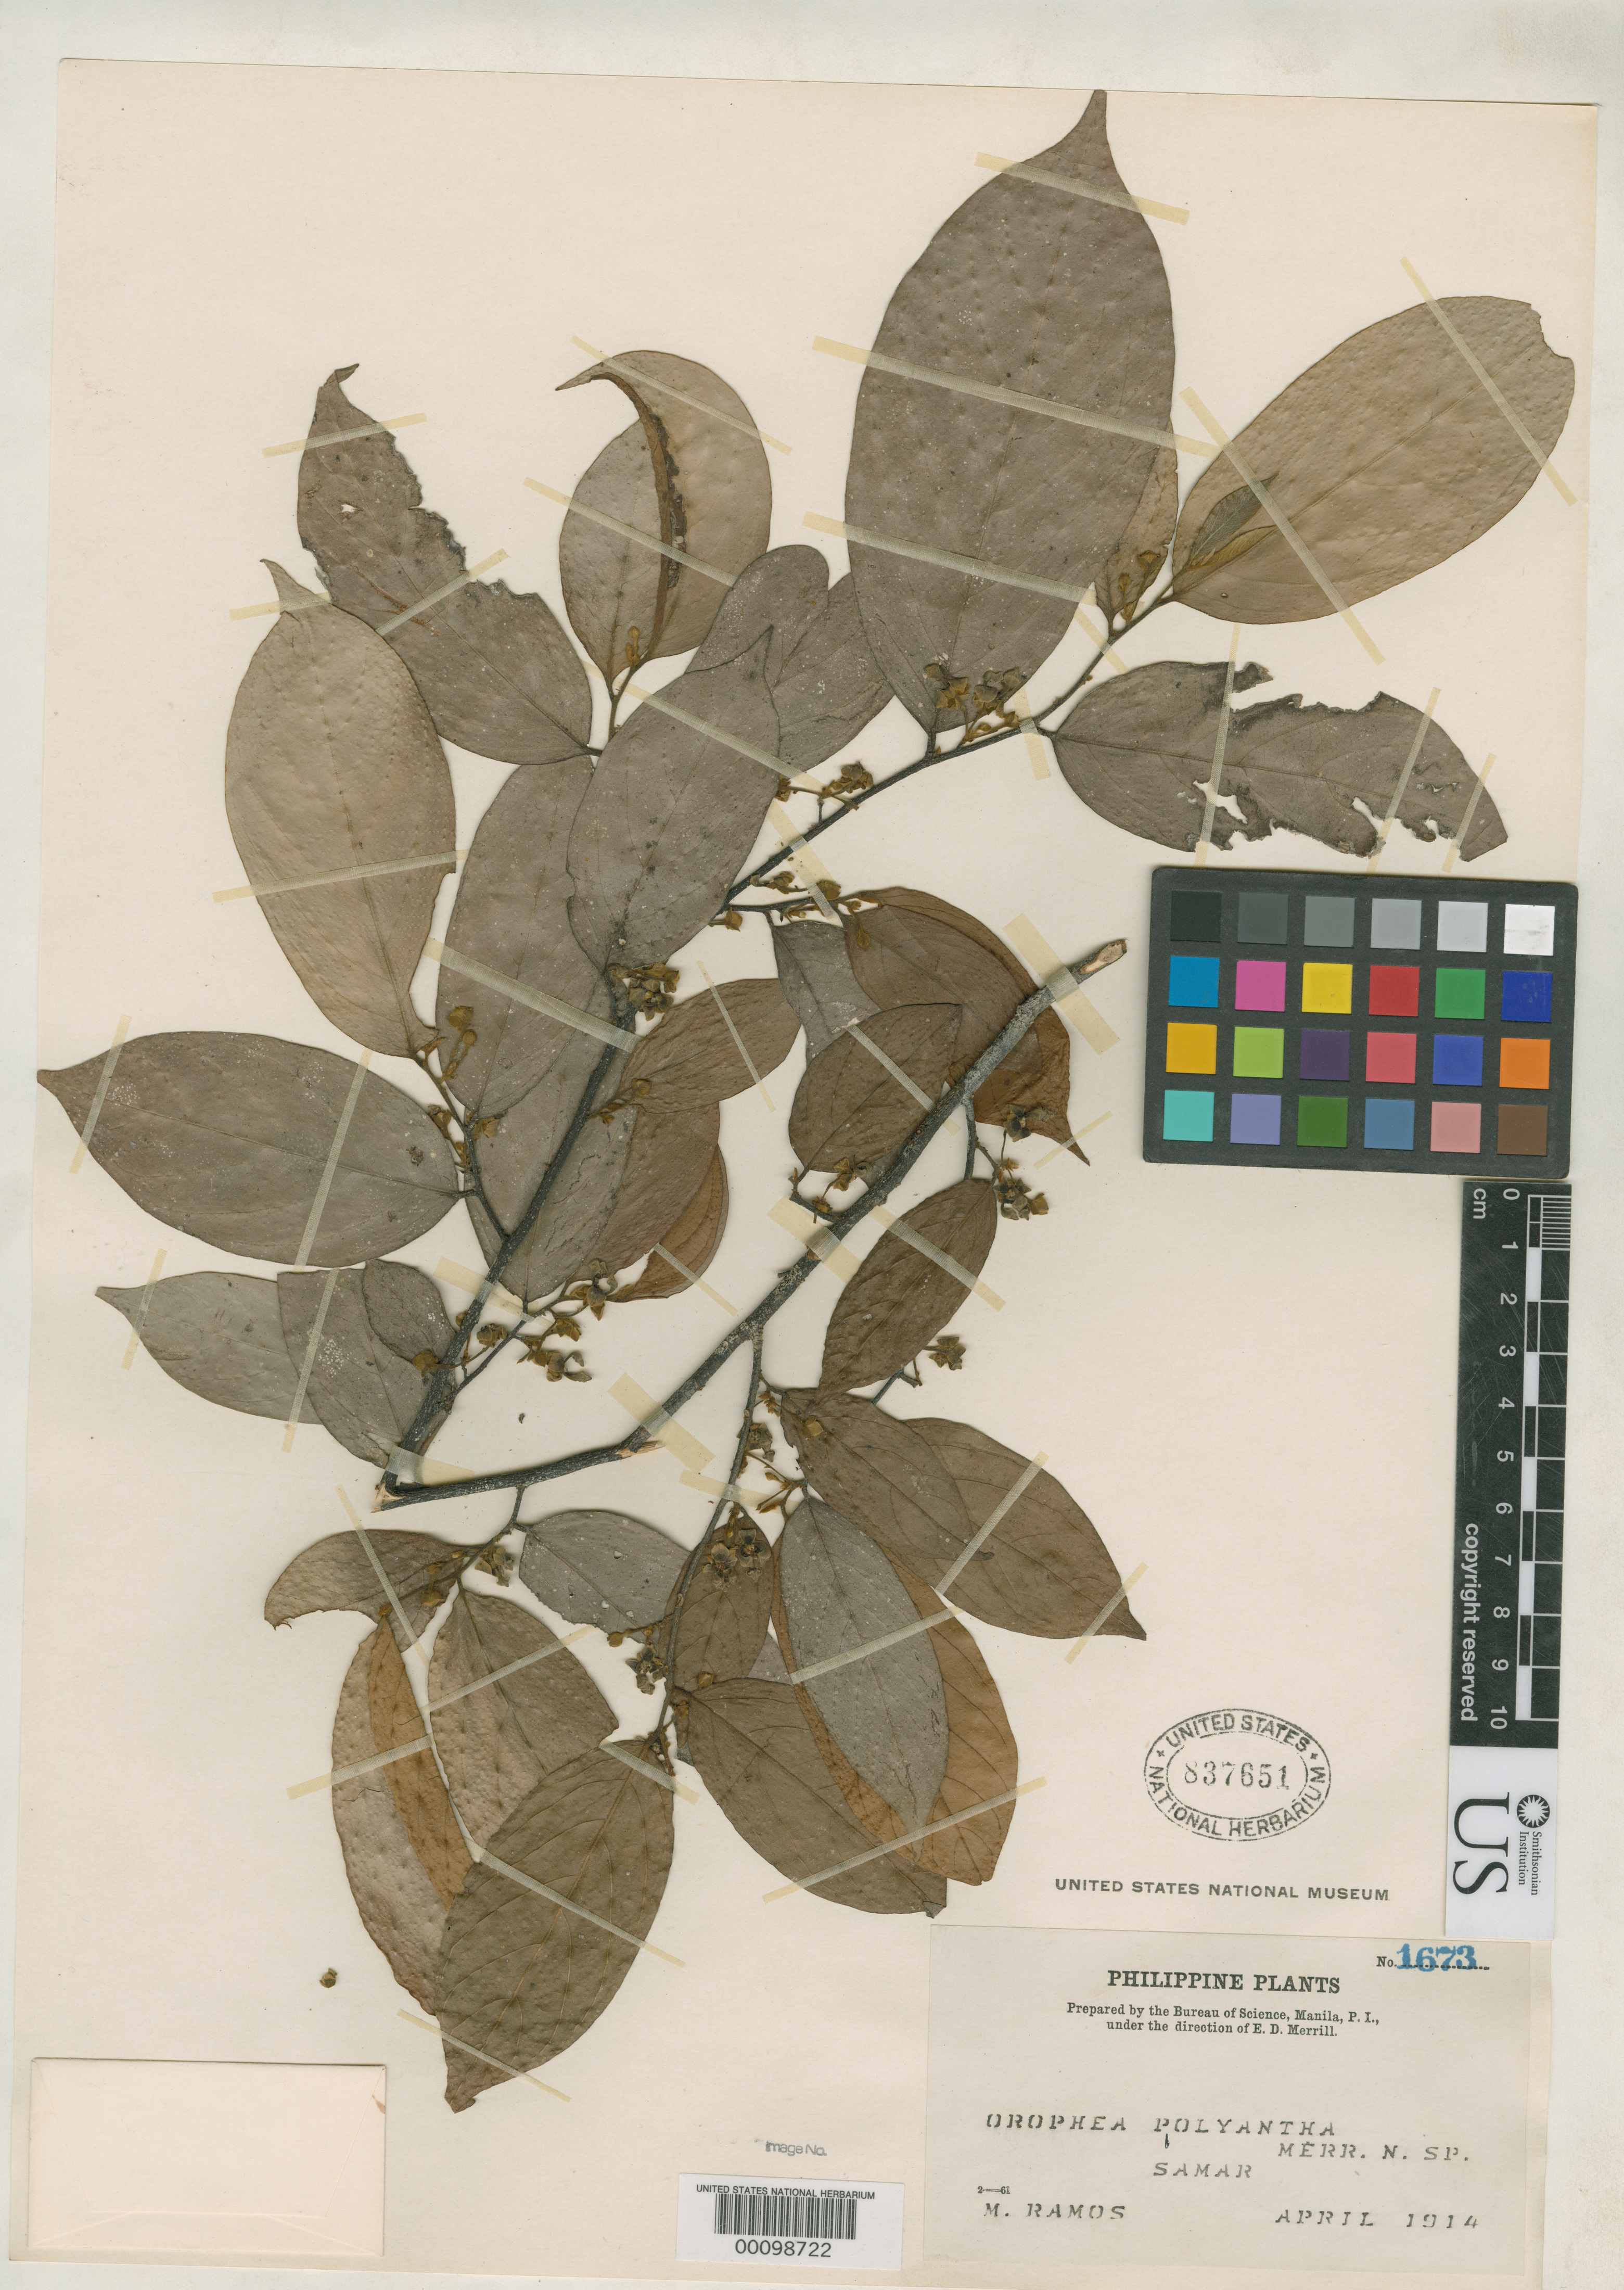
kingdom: Plantae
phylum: Tracheophyta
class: Magnoliopsida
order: Magnoliales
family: Annonaceae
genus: Orophea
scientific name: Orophea polyantha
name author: Merr.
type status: Isotype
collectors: M. Ramos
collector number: Phil. Pl. 1673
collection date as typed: Apr 1914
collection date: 1914-04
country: Philippines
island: Samar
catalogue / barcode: US 837651